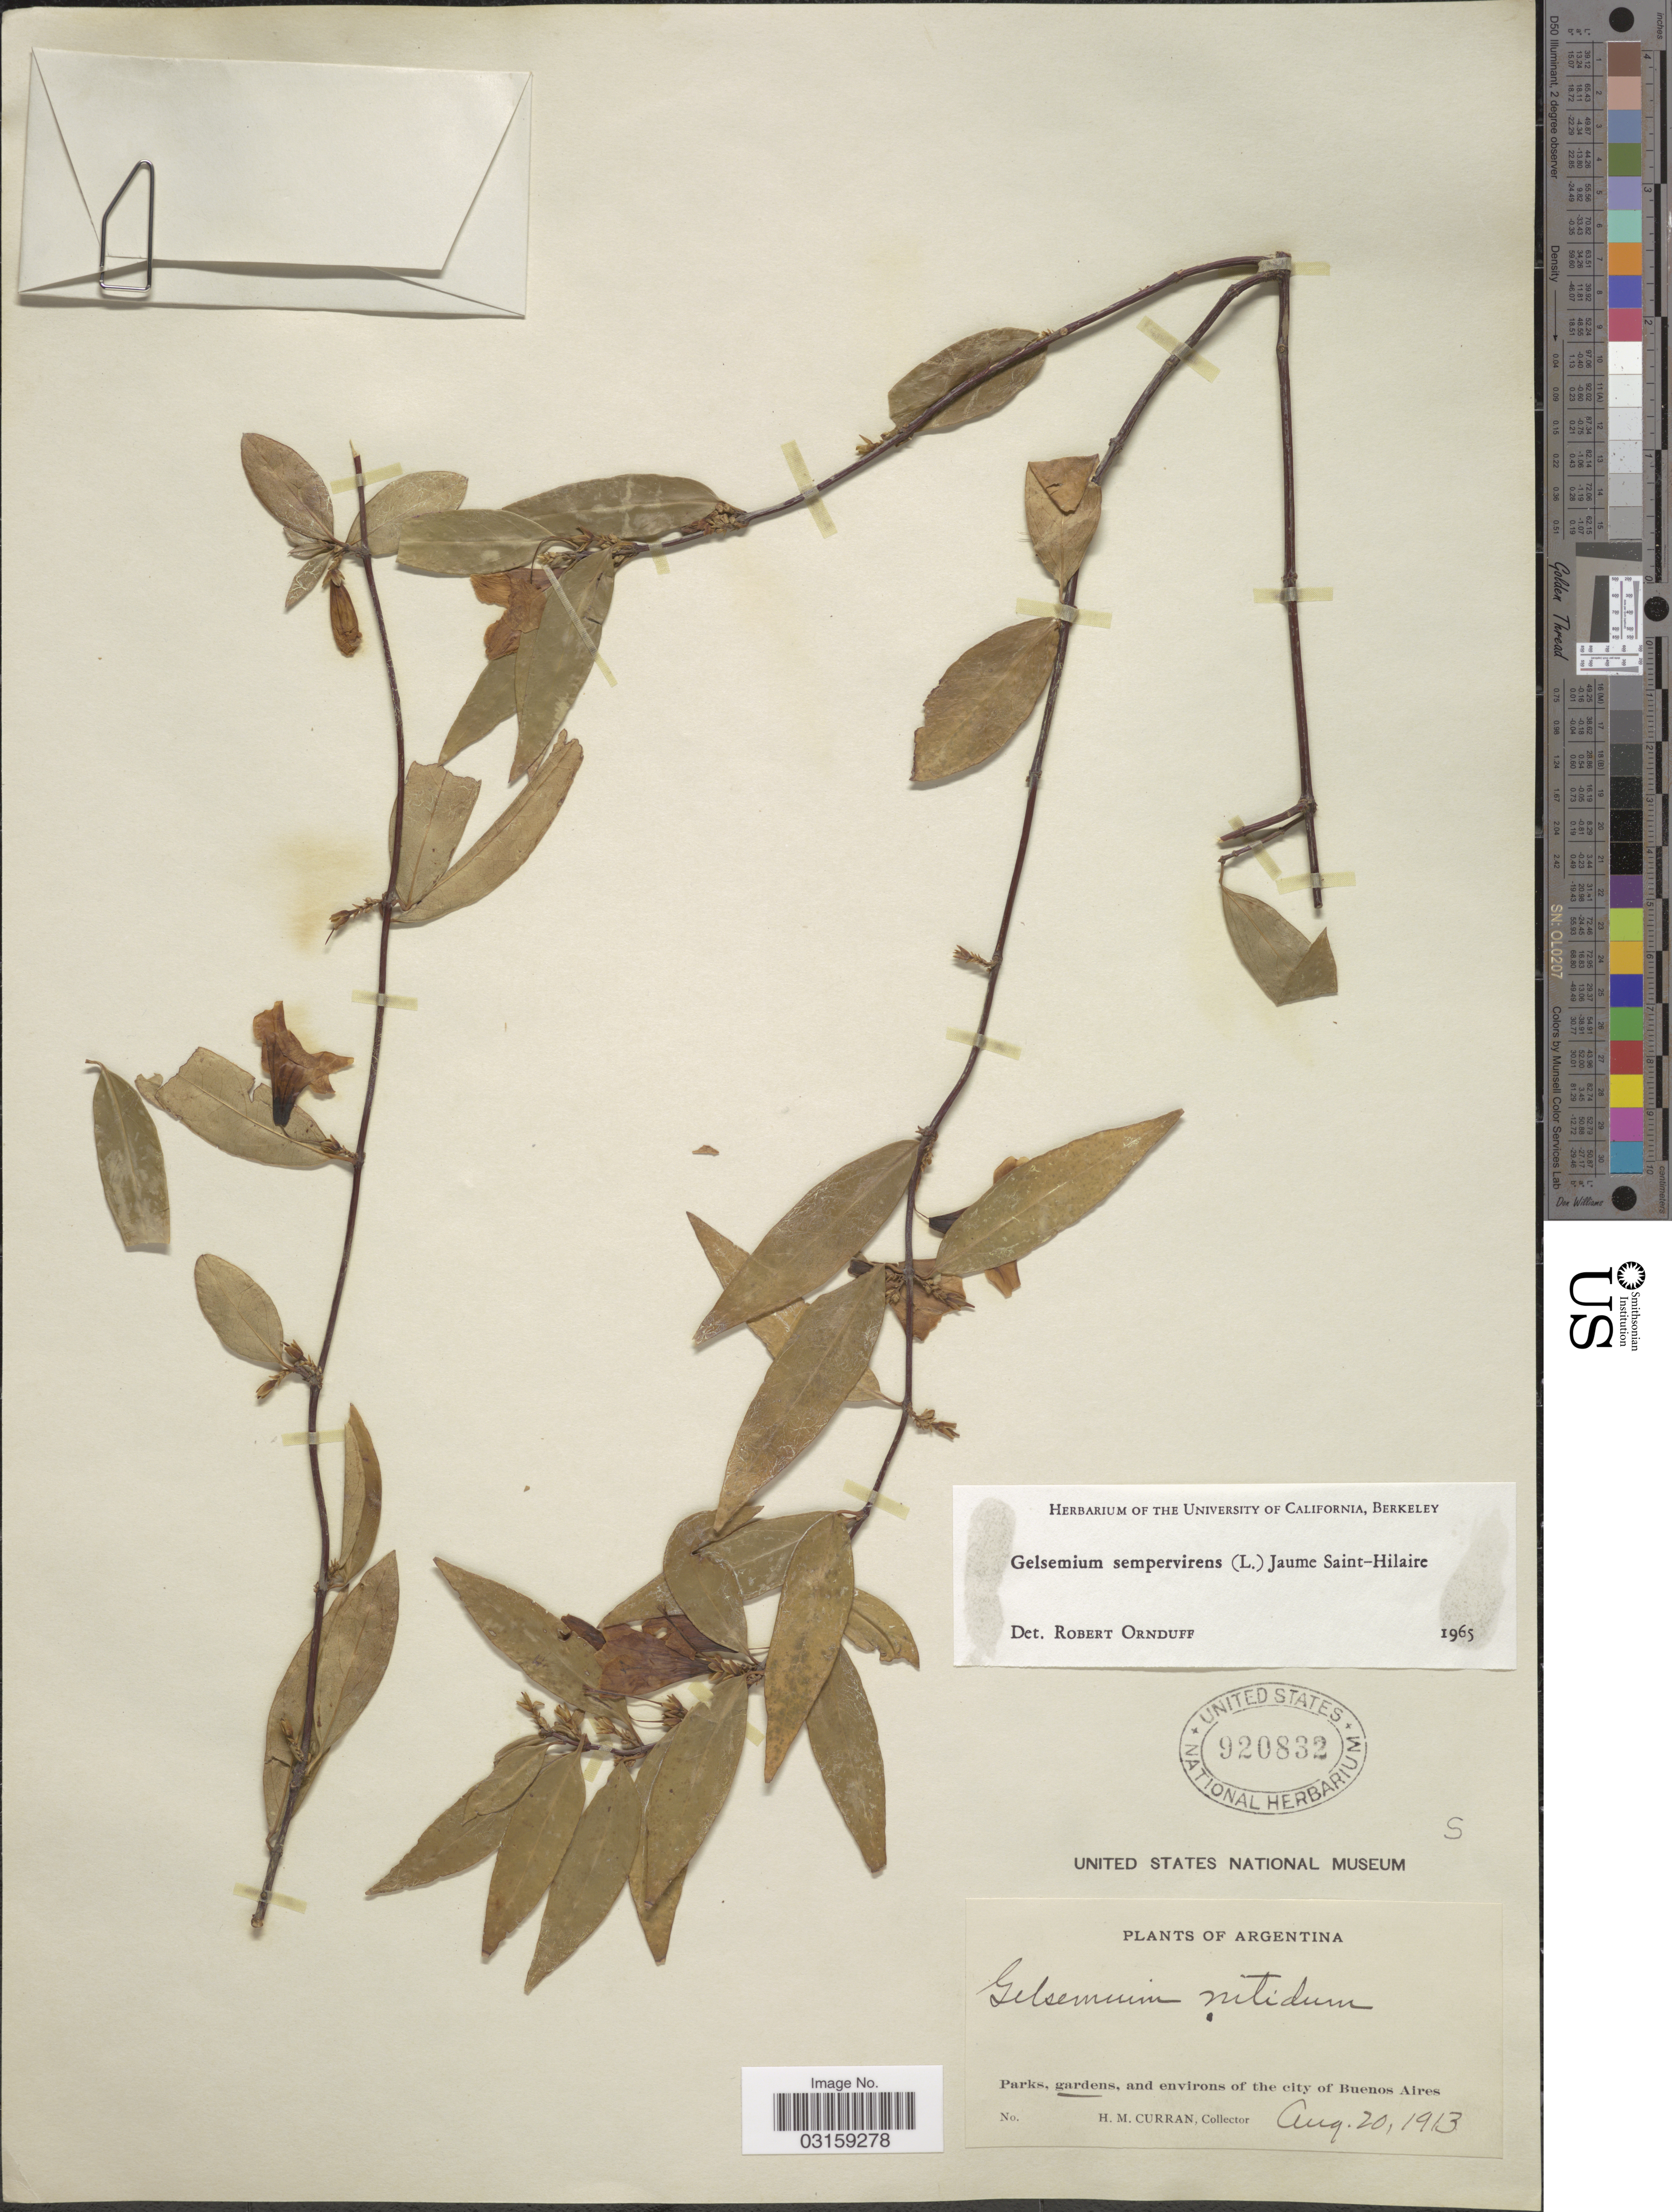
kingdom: Plantae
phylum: Tracheophyta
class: Magnoliopsida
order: Gentianales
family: Gelsemiaceae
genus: Gelsemium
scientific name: Gelsemium sempervirens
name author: (L.) J. St.-Hil.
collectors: H. M. Curran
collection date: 1913-08-20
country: Argentina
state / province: Buenos Aires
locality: Parks, gardens, and environs of the city of Buenos Aires.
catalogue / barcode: US 920832